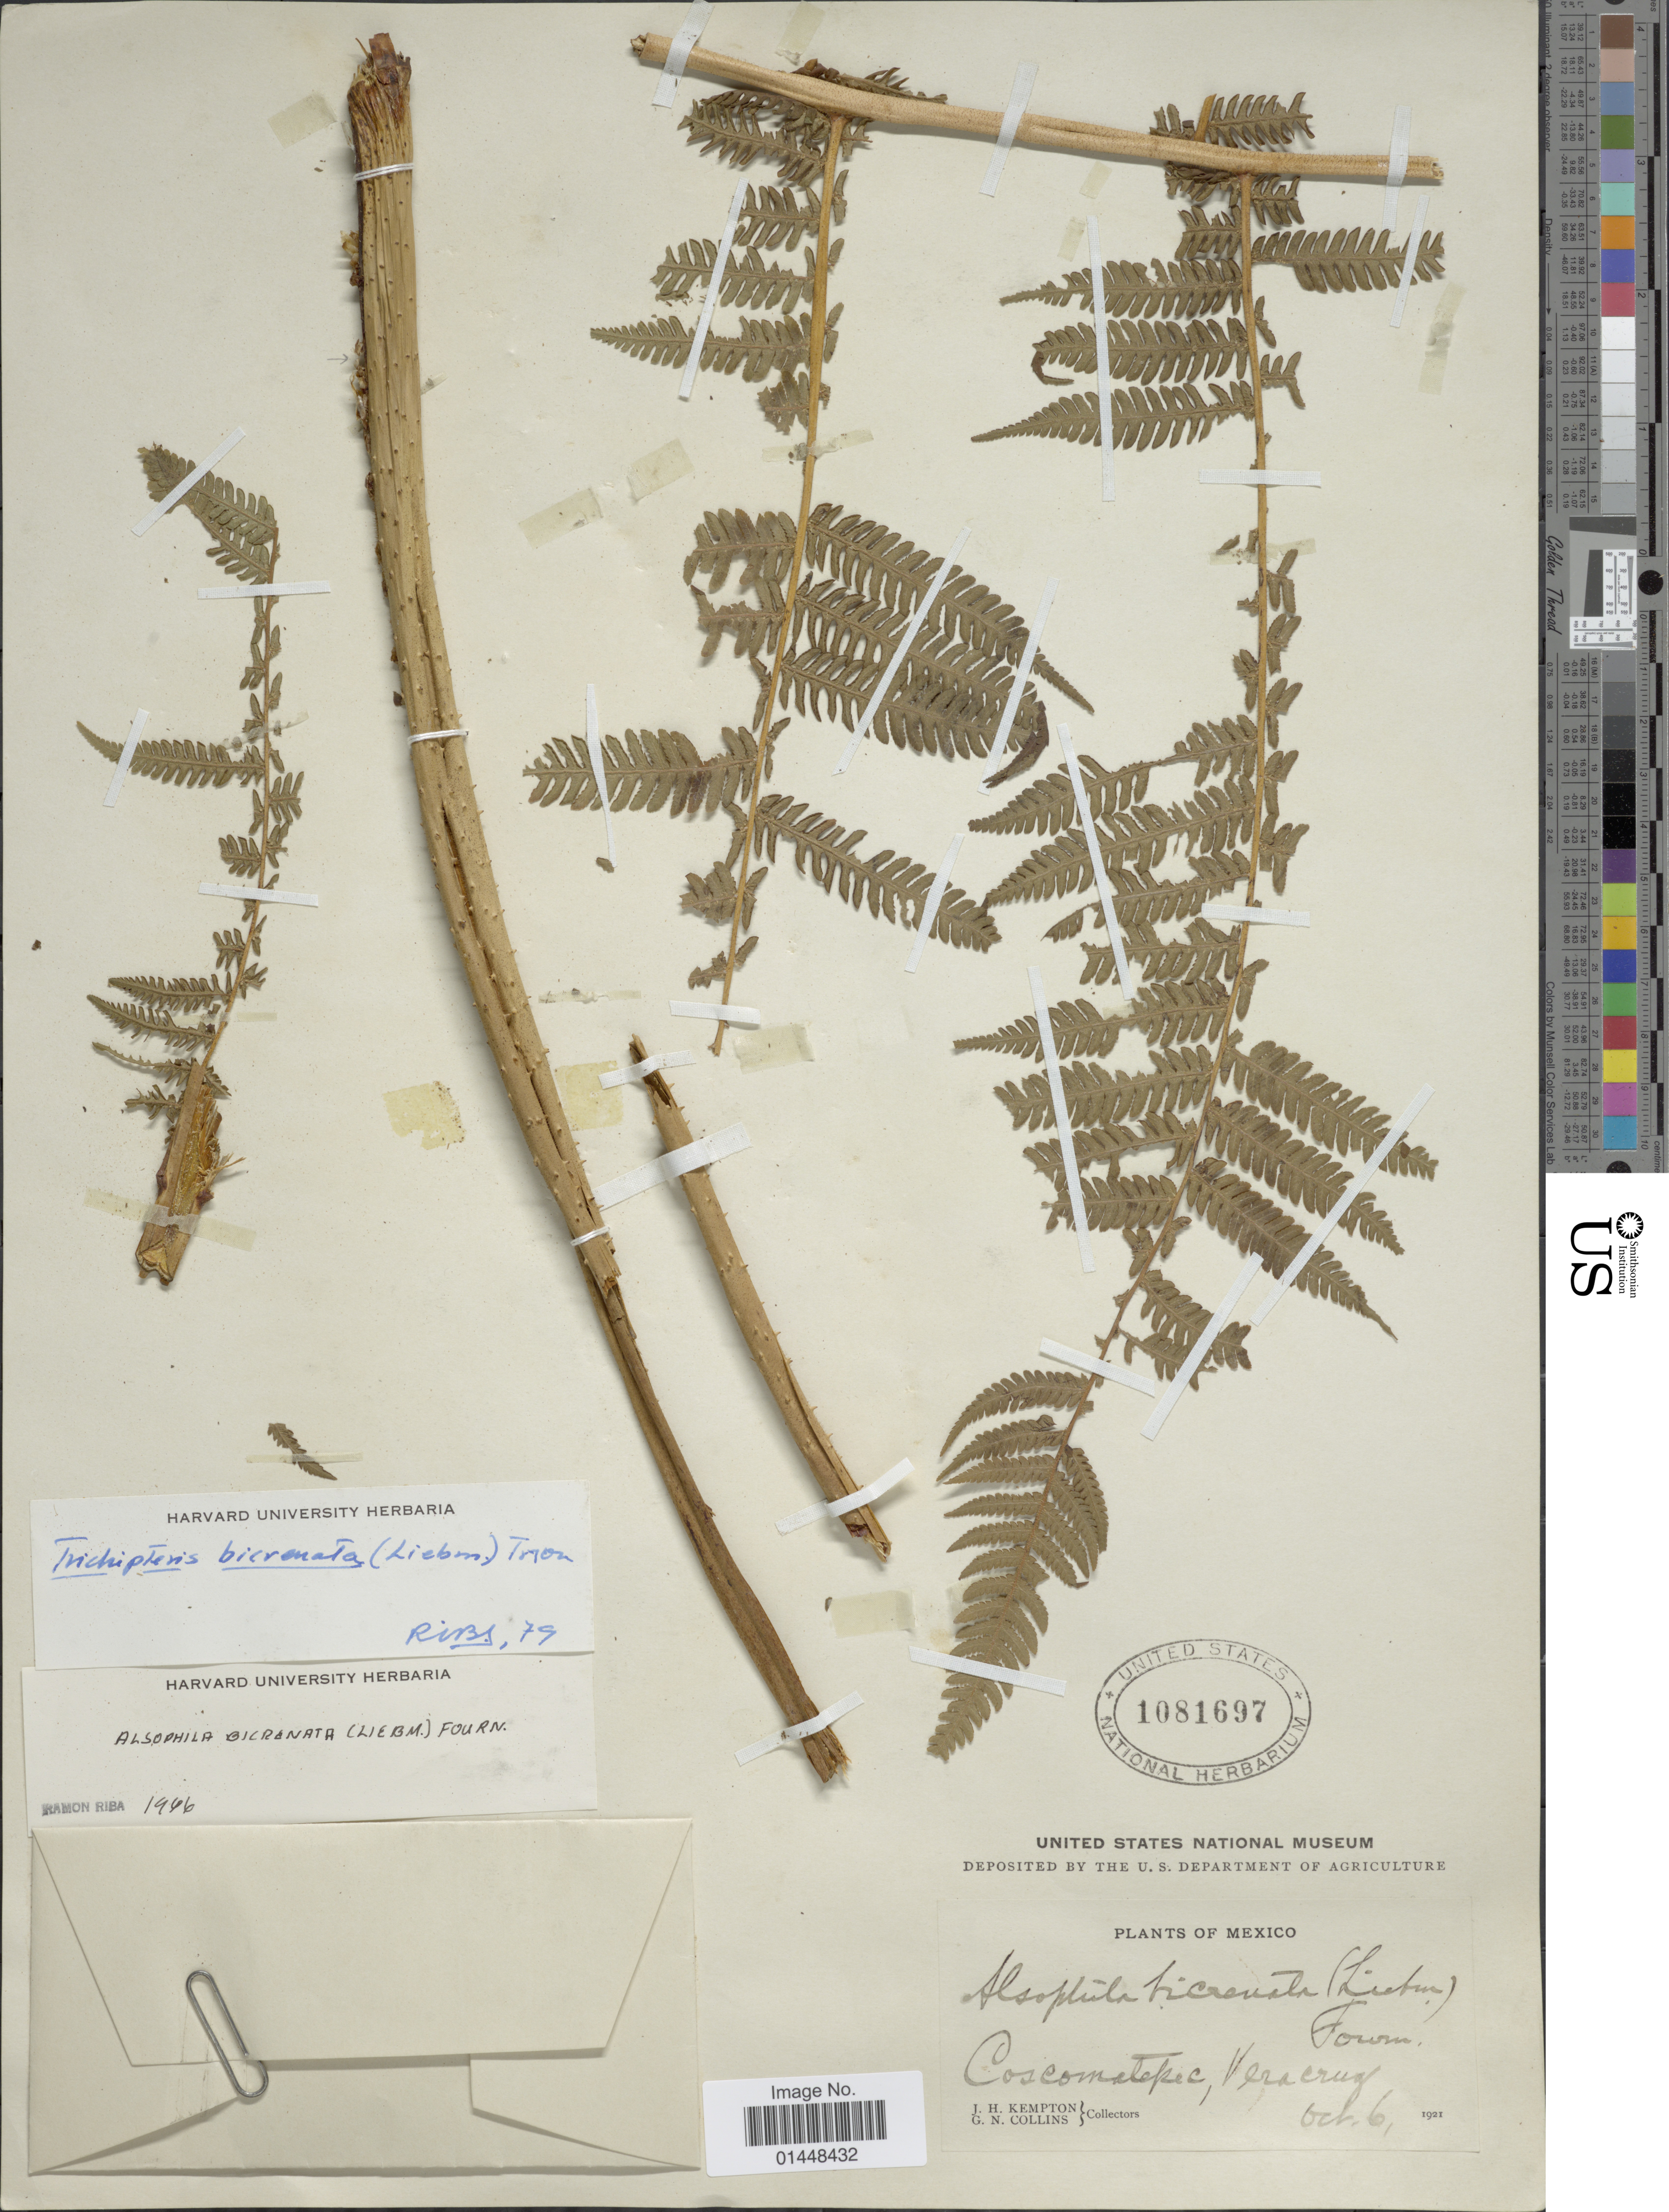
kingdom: Plantae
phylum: Tracheophyta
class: Polypodiopsida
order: Cyatheales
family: Cyatheaceae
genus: Cyathea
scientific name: Cyathea bicrenata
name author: Liebm.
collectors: J. H. Kempton & G. Collins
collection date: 1921-10-06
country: Mexico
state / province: Veracruz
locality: Coscomatepec, Veracruz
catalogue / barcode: US 1081697